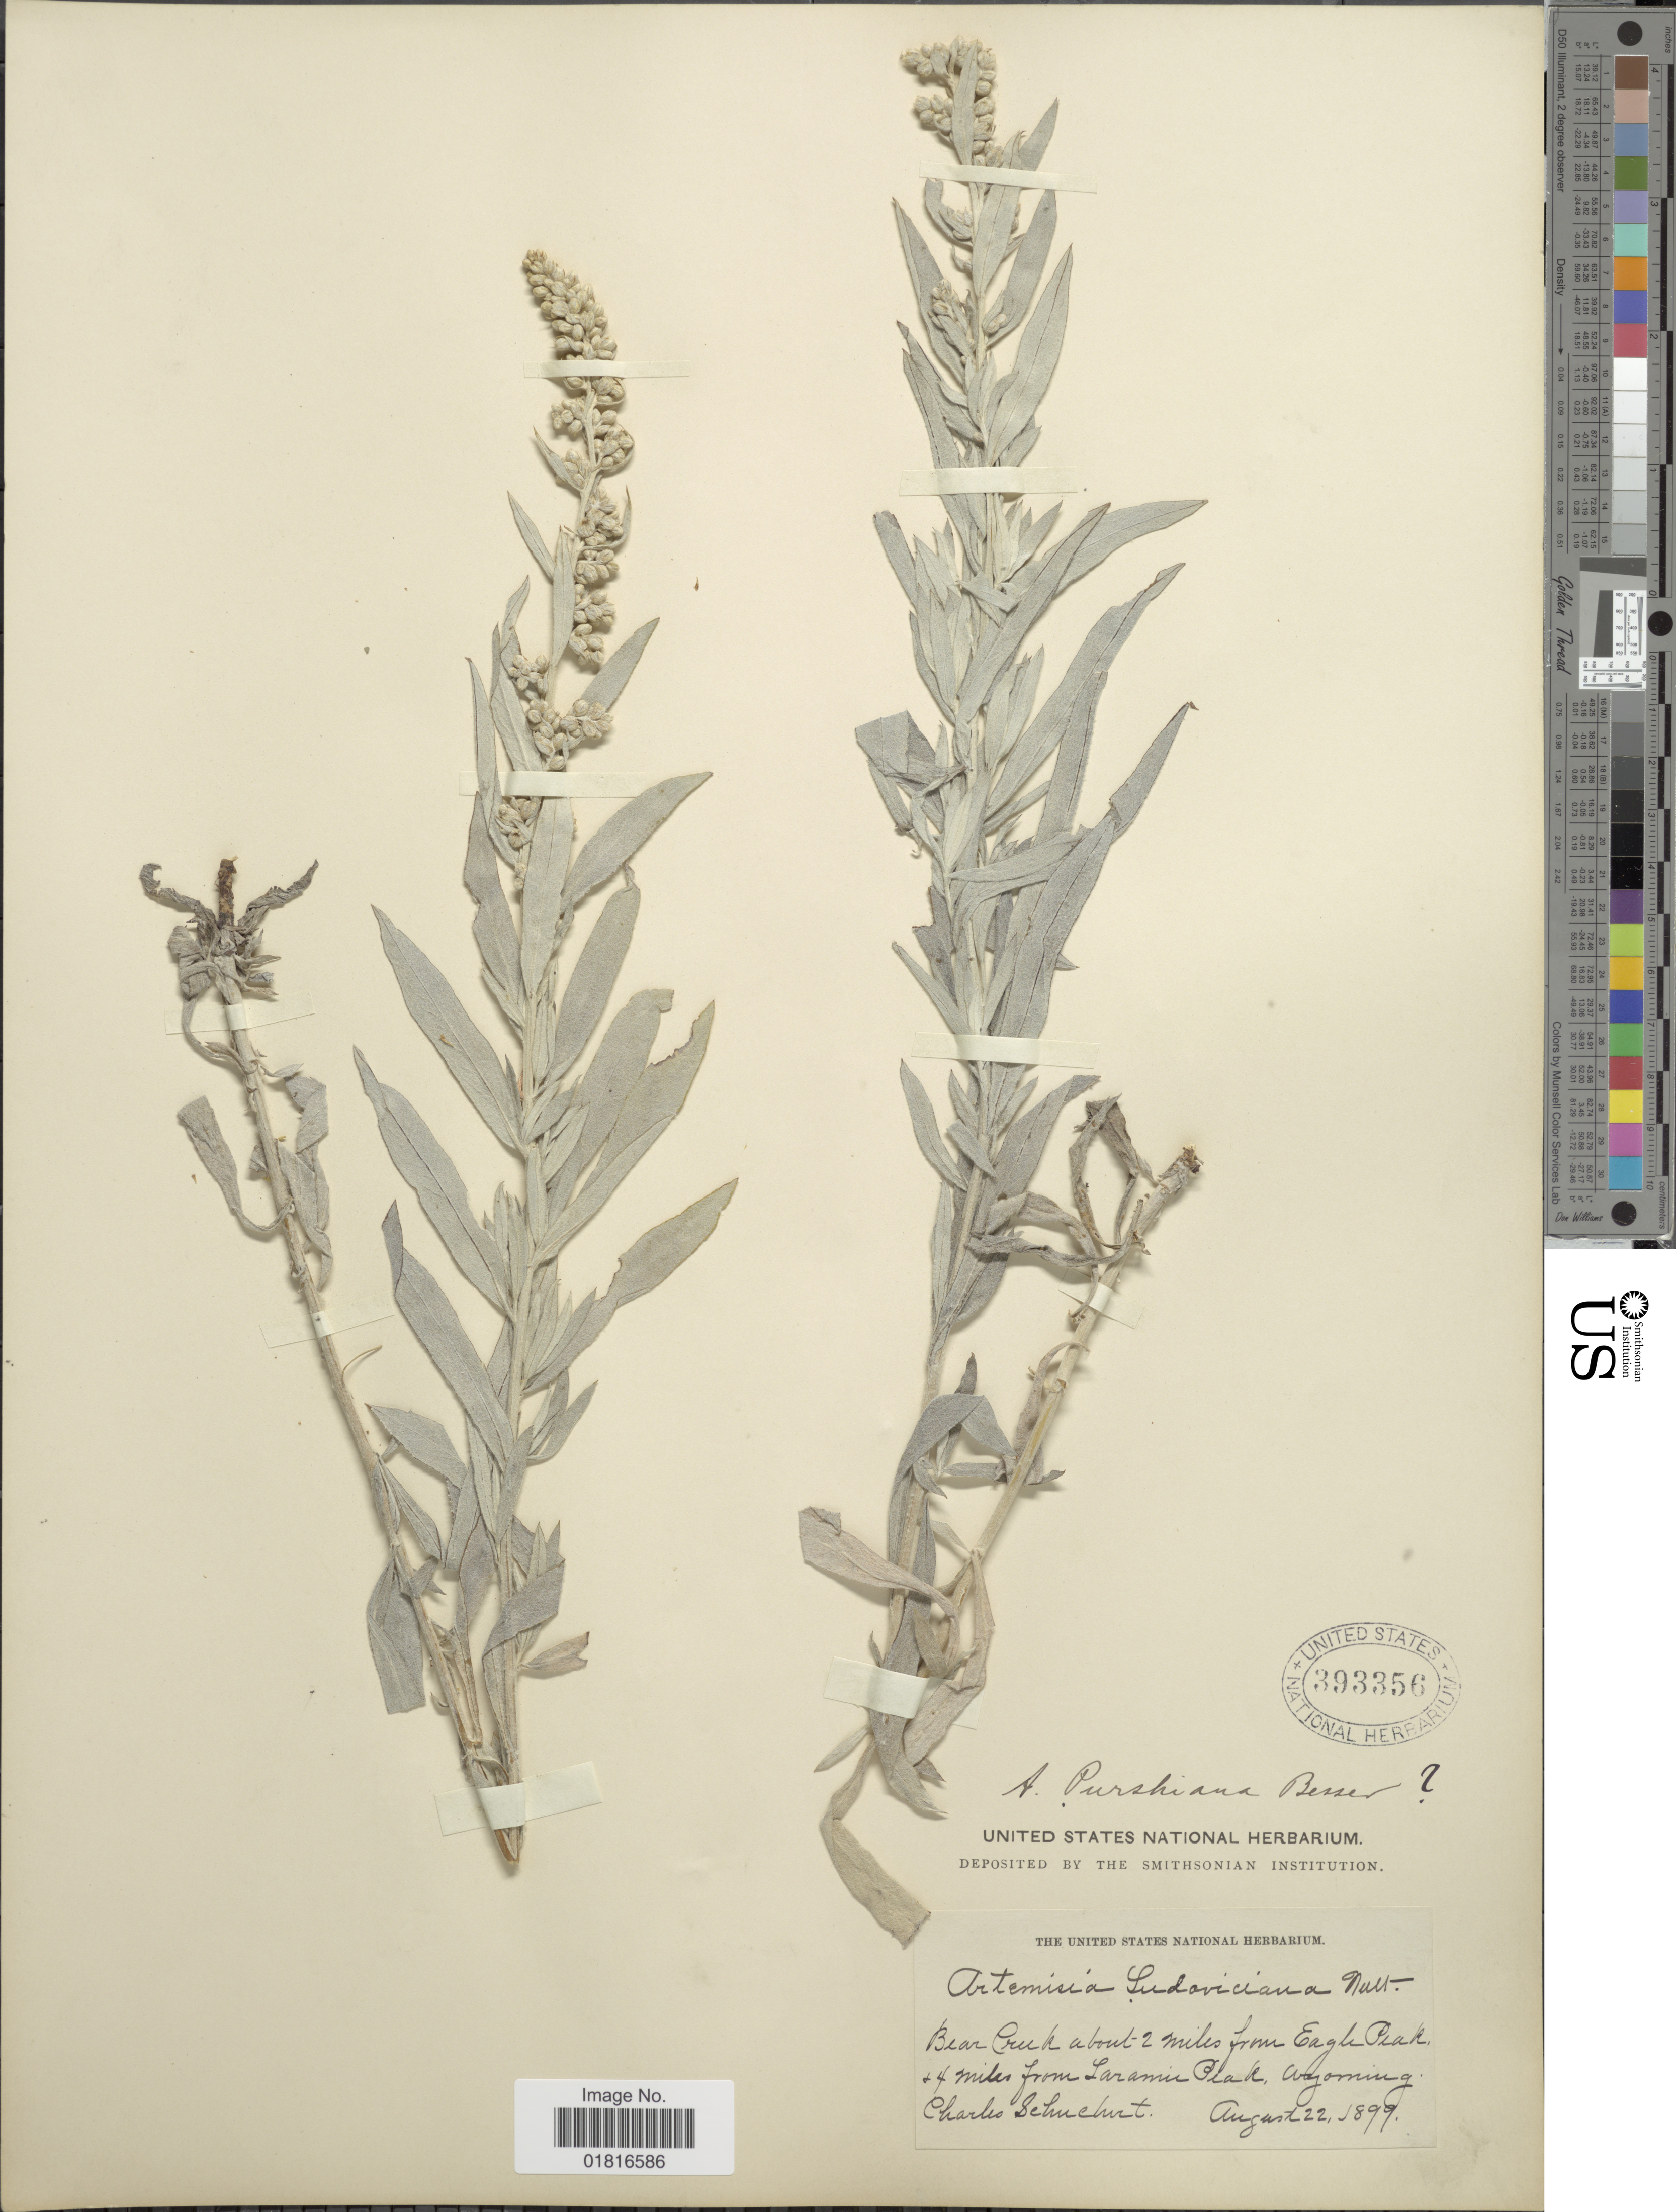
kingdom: Plantae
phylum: Tracheophyta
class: Magnoliopsida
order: Asterales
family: Asteraceae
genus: Artemisia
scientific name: Artemisia purshiana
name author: Besser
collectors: C. Schuchert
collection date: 1899-08-22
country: United States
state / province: Wyoming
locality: Bear Creek about 2 miles from Eagle Peak, & 4 miles from Laramie Peak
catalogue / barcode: US 393356